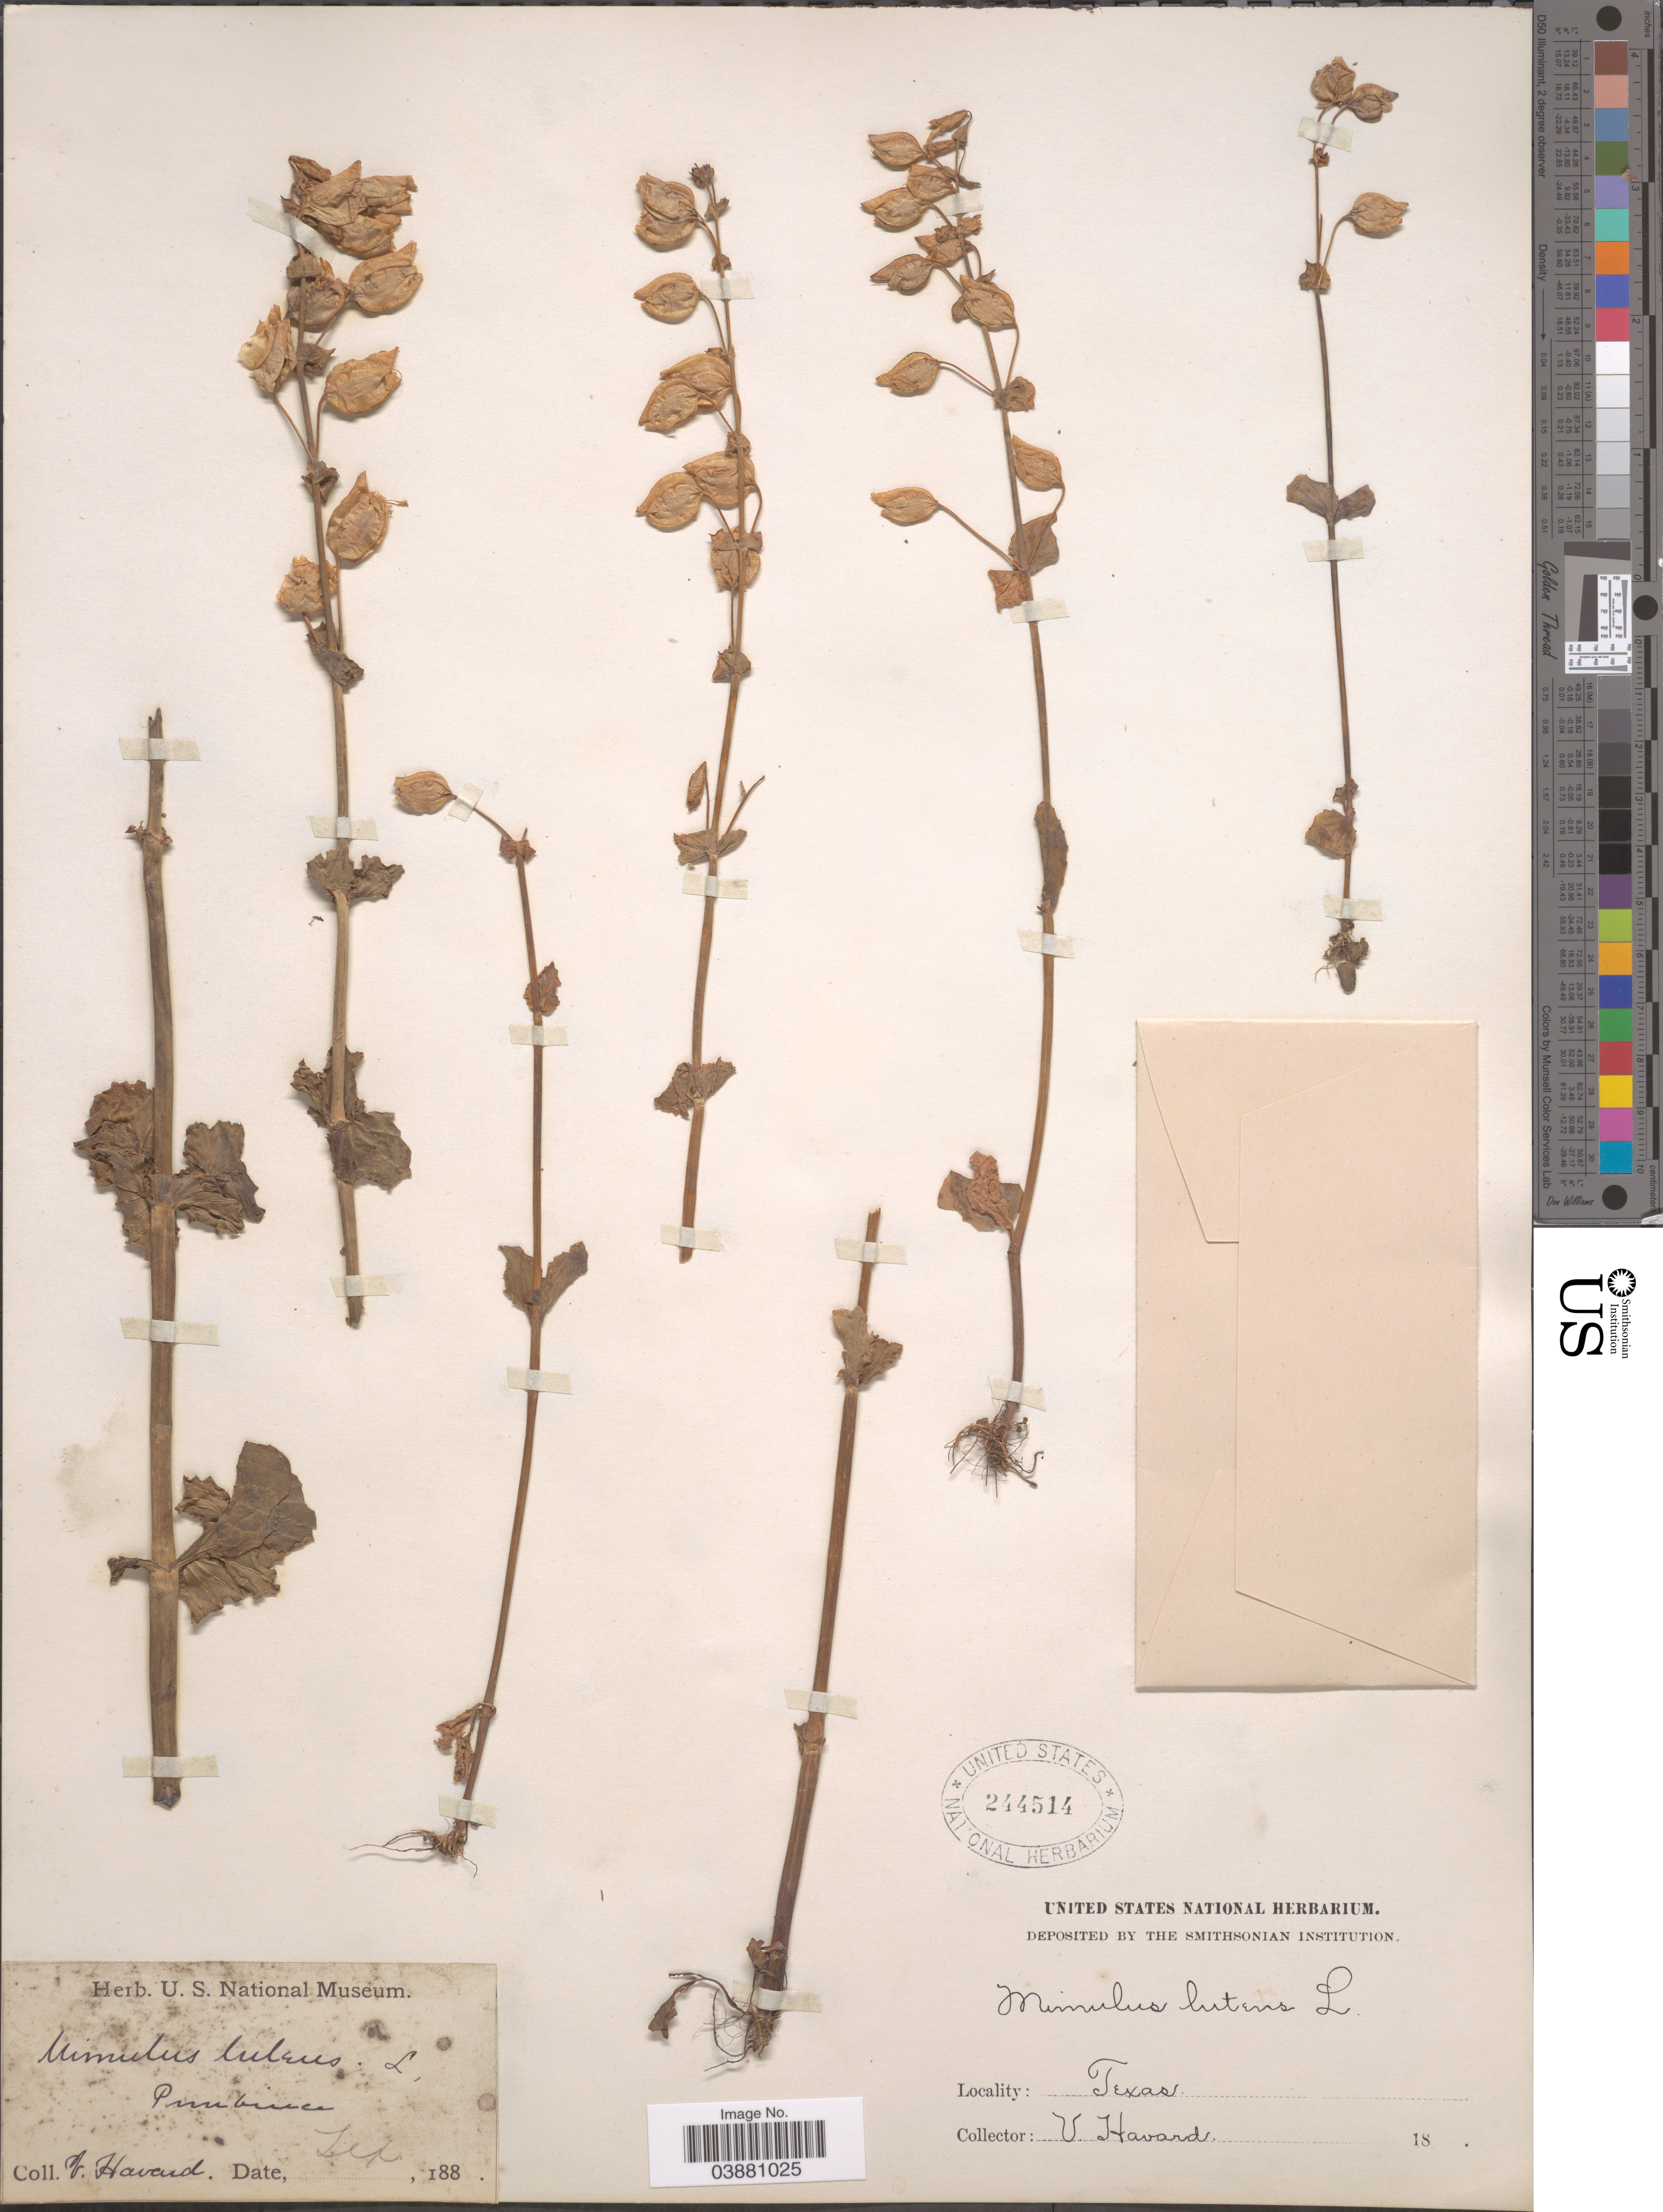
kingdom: Plantae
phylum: Tracheophyta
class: Magnoliopsida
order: Lamiales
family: Phrymaceae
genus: Mimulus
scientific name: Mimulus glabratus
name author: Kunth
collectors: V. Havard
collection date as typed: Sep 188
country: United States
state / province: Texas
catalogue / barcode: US 244514